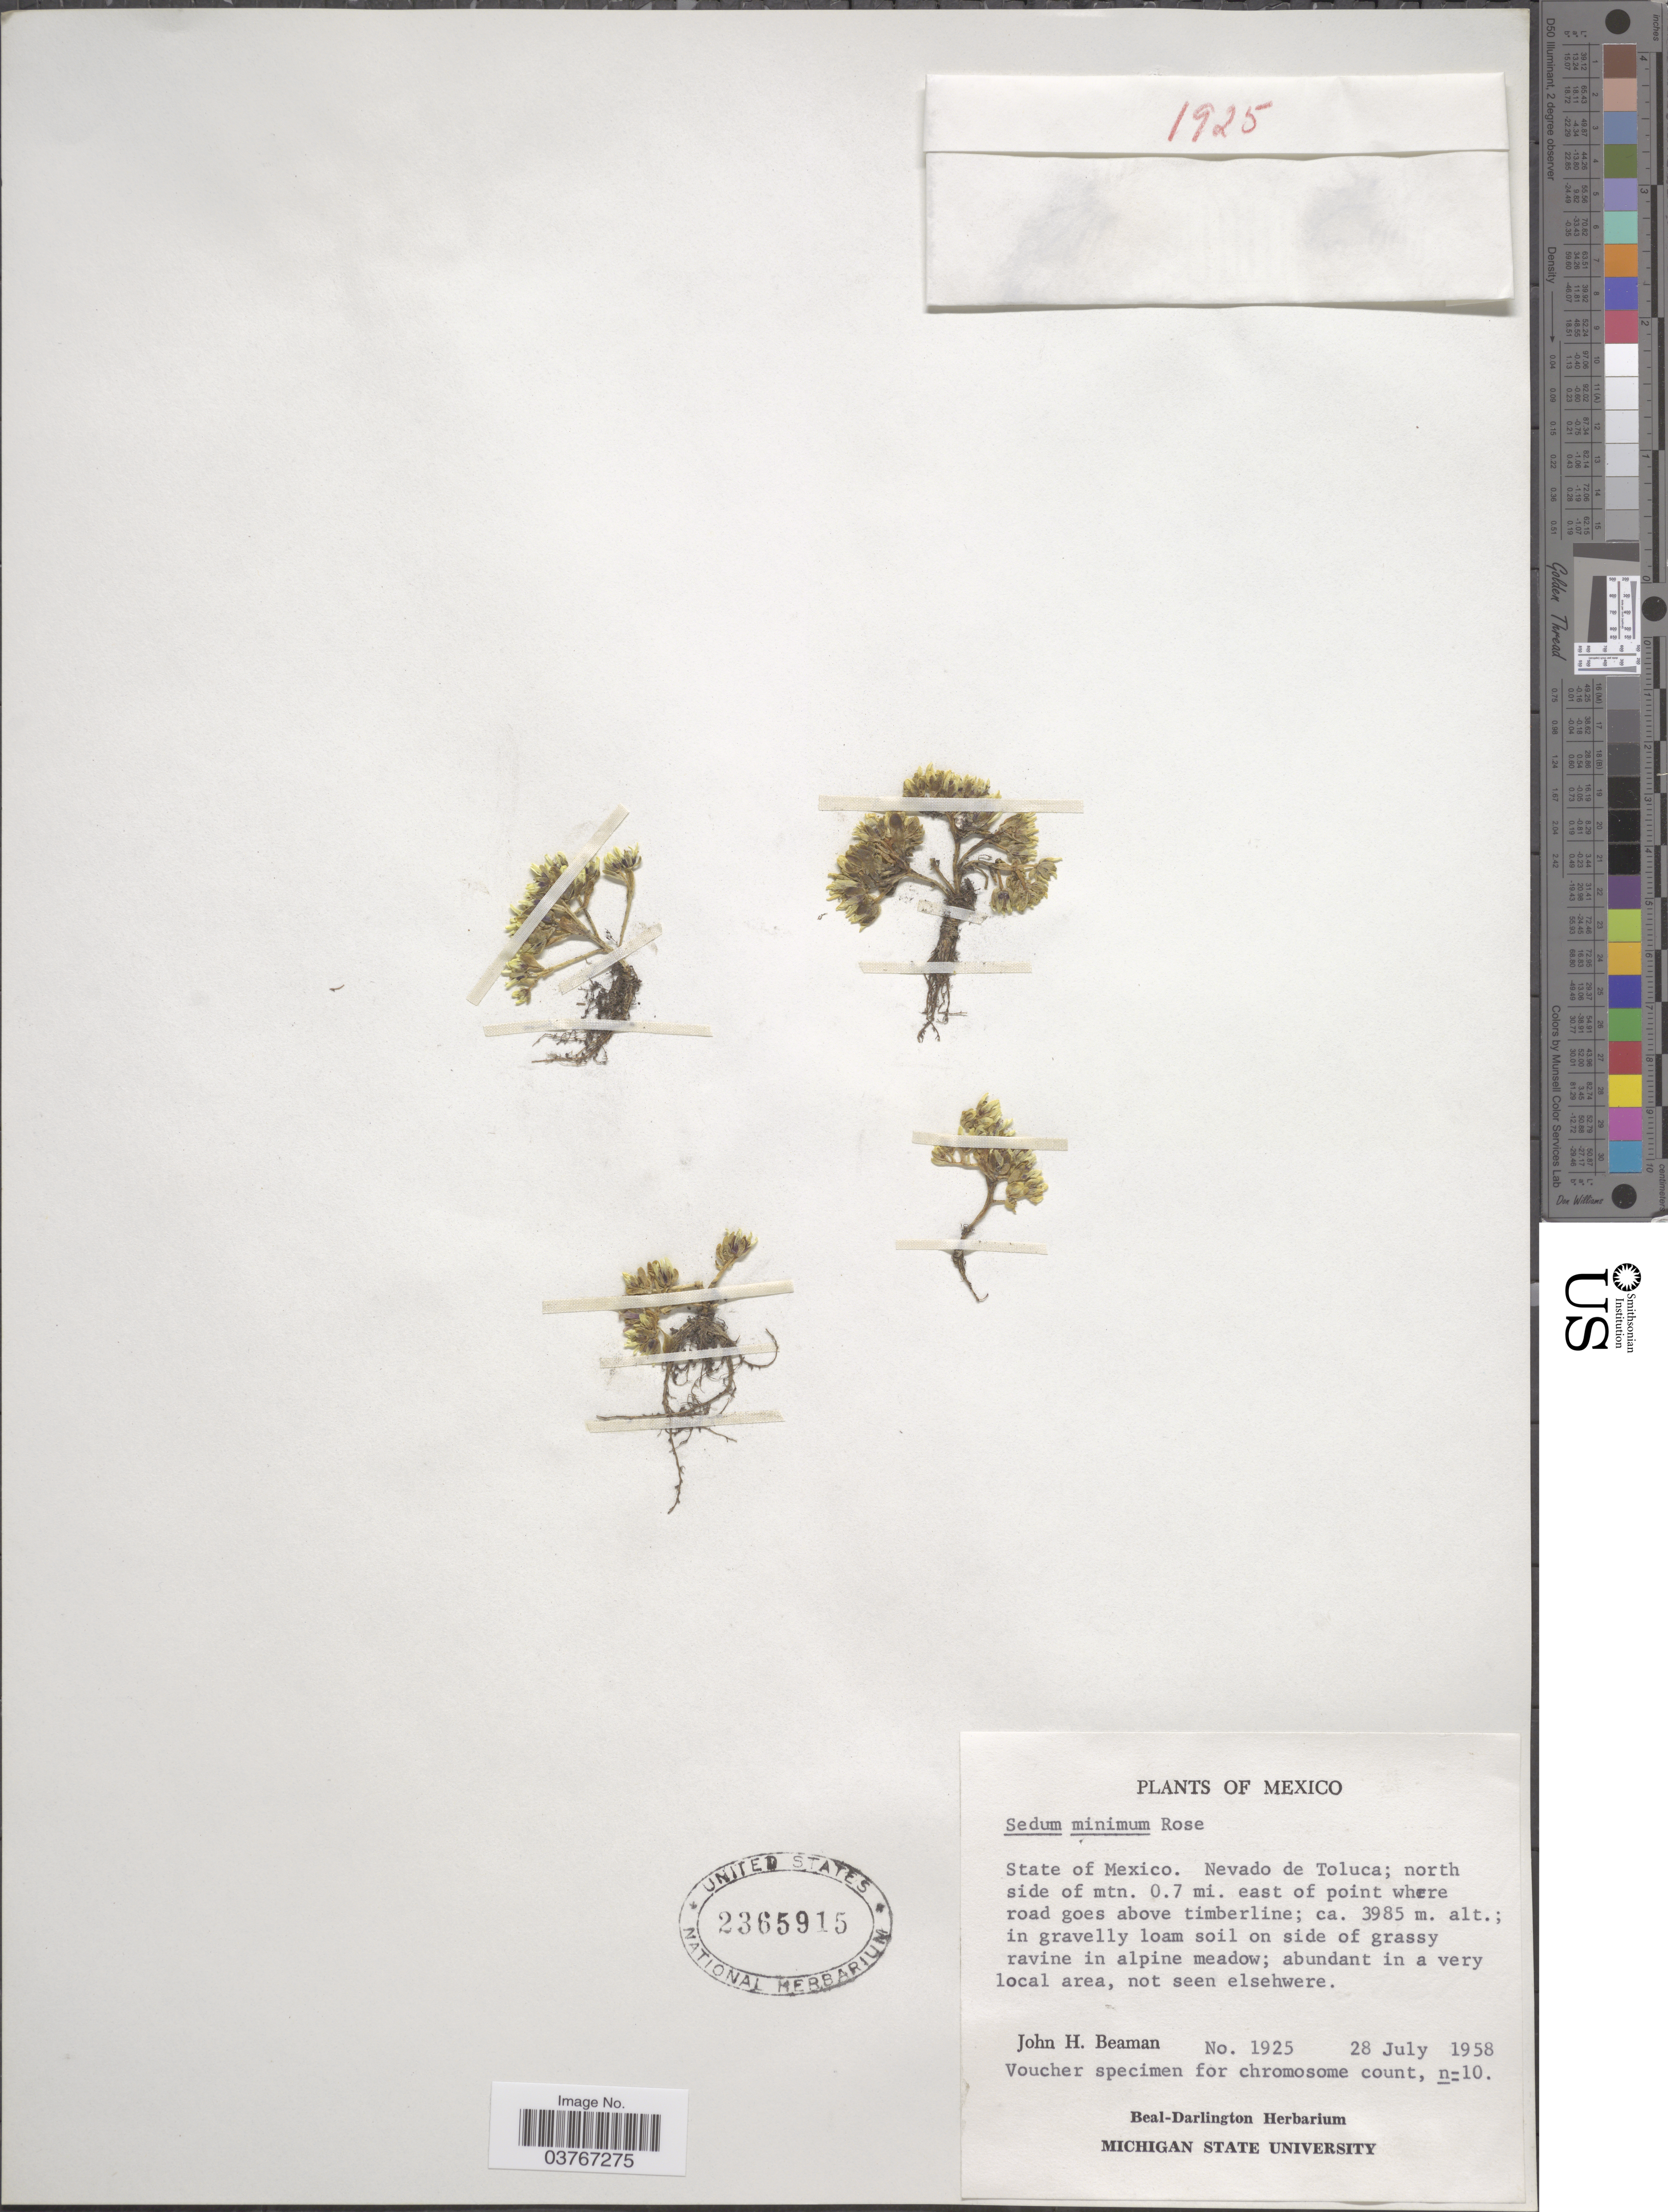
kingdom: Plantae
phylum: Tracheophyta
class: Magnoliopsida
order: Saxifragales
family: Crassulaceae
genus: Sedum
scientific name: Sedum minimum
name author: Rose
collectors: J. H. Beaman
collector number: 1925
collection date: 1958-07-28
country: Mexico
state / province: México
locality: State of Mexico. Nevado de Toluca; north side of mtn. 0.7 mi. east of point where road goes above timberline.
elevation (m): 3985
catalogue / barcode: US 2365915